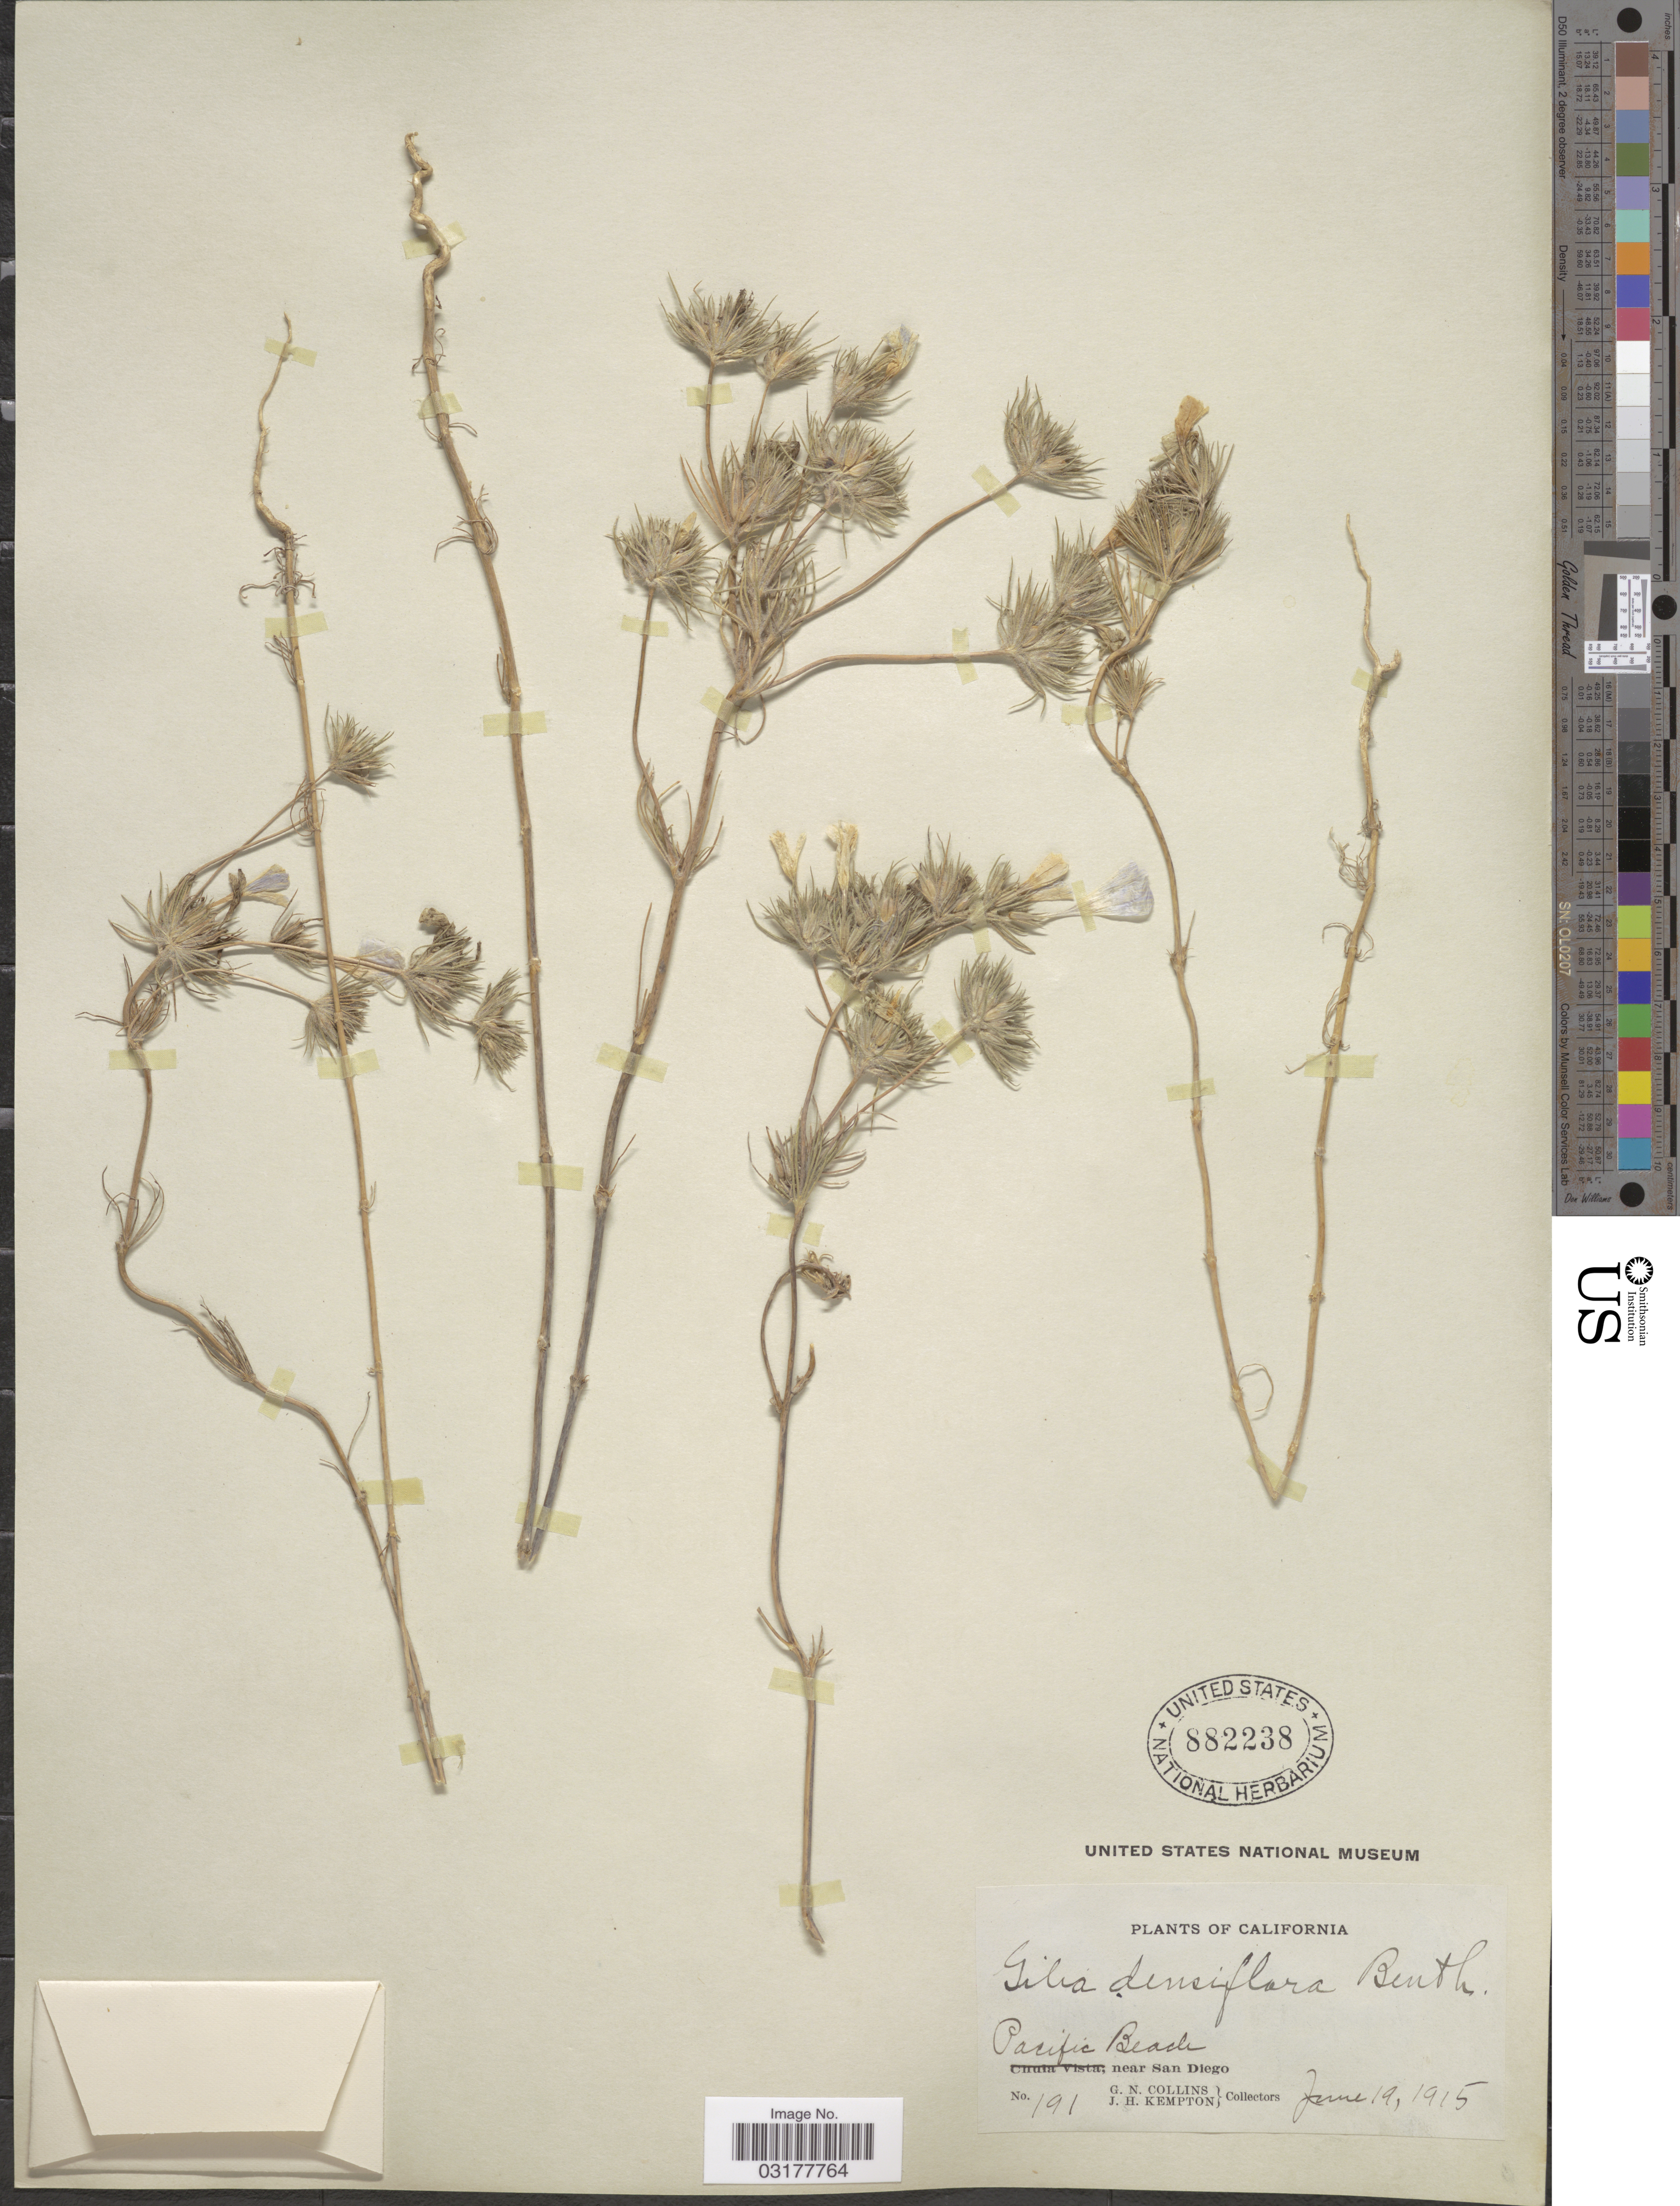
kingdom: Plantae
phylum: Tracheophyta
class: Magnoliopsida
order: Ericales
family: Polemoniaceae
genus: Leptosiphon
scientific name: Leptosiphon grandiflorus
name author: Benth.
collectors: G. Collins & J. H. Kempton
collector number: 191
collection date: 1915-06-19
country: United States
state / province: California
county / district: San Diego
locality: Pacific Beach, near San Diego.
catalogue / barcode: US 882238